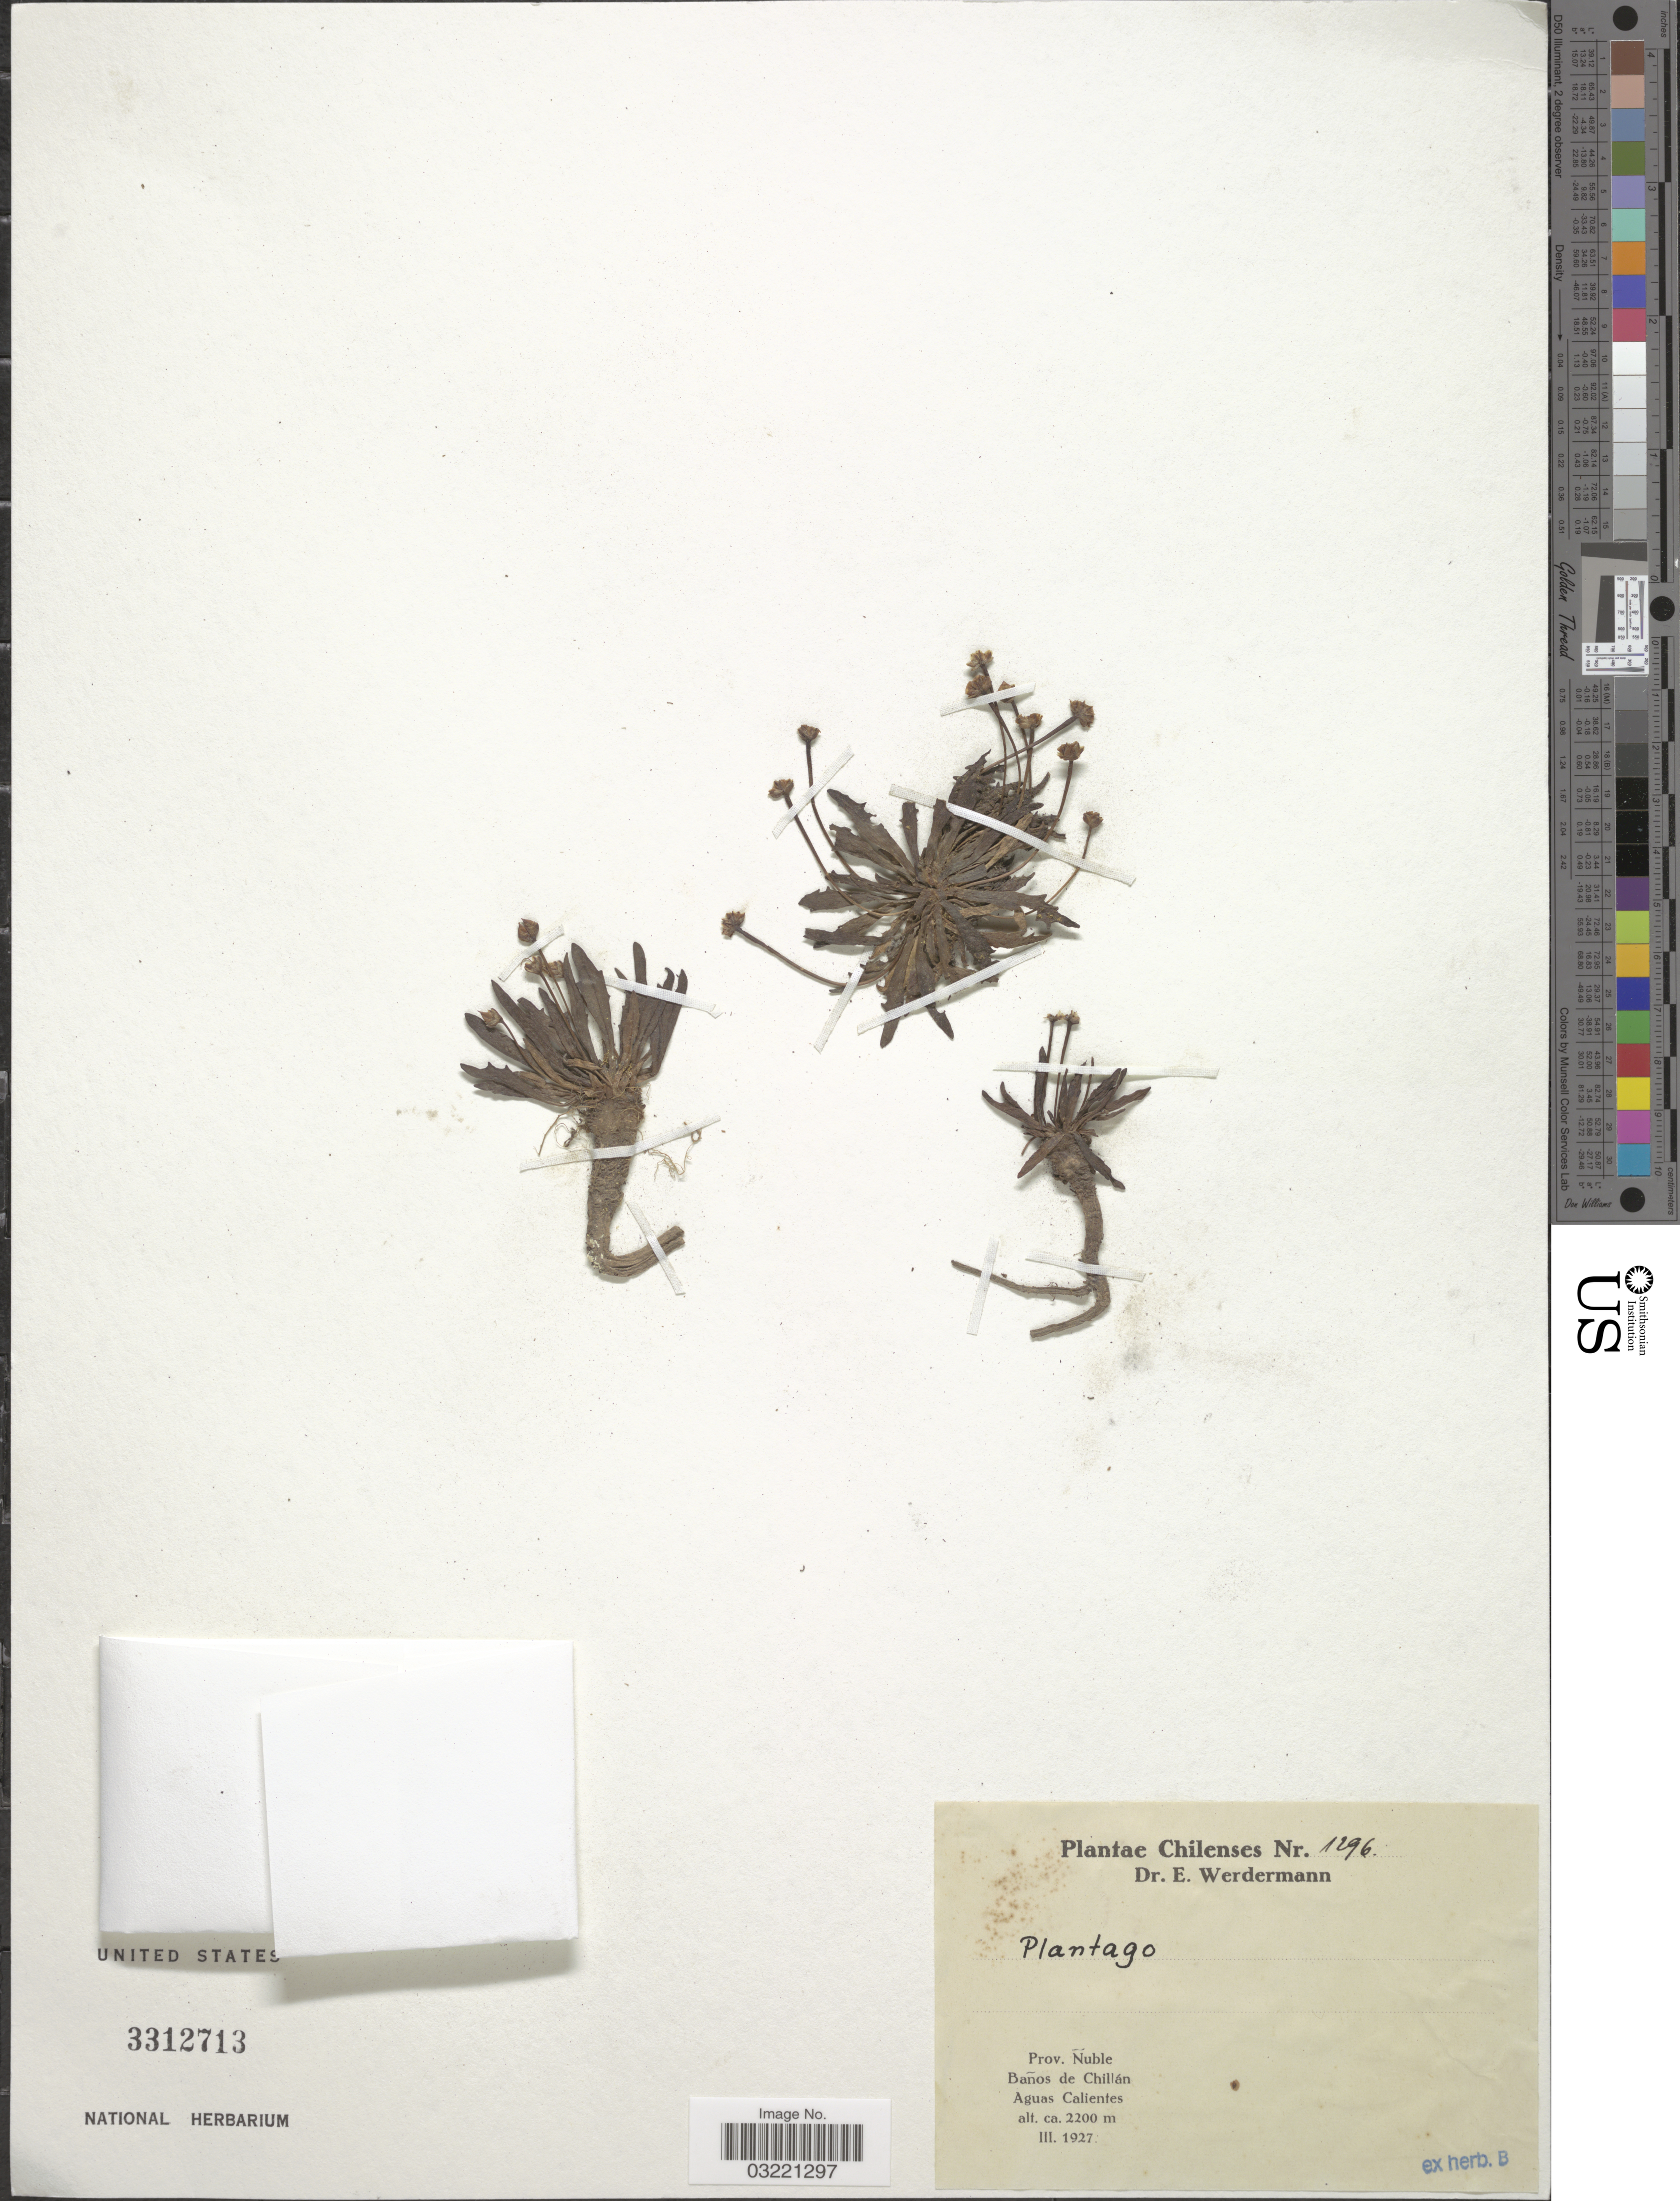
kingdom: Plantae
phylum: Tracheophyta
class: Magnoliopsida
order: Lamiales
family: Plantaginaceae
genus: Plantago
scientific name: Plantago sp.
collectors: E. Werdermann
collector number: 1296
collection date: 1927-03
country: Chile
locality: Prov. Nuble, Baños de Chillán, Aguas Calientes.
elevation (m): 2200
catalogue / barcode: US 3312713